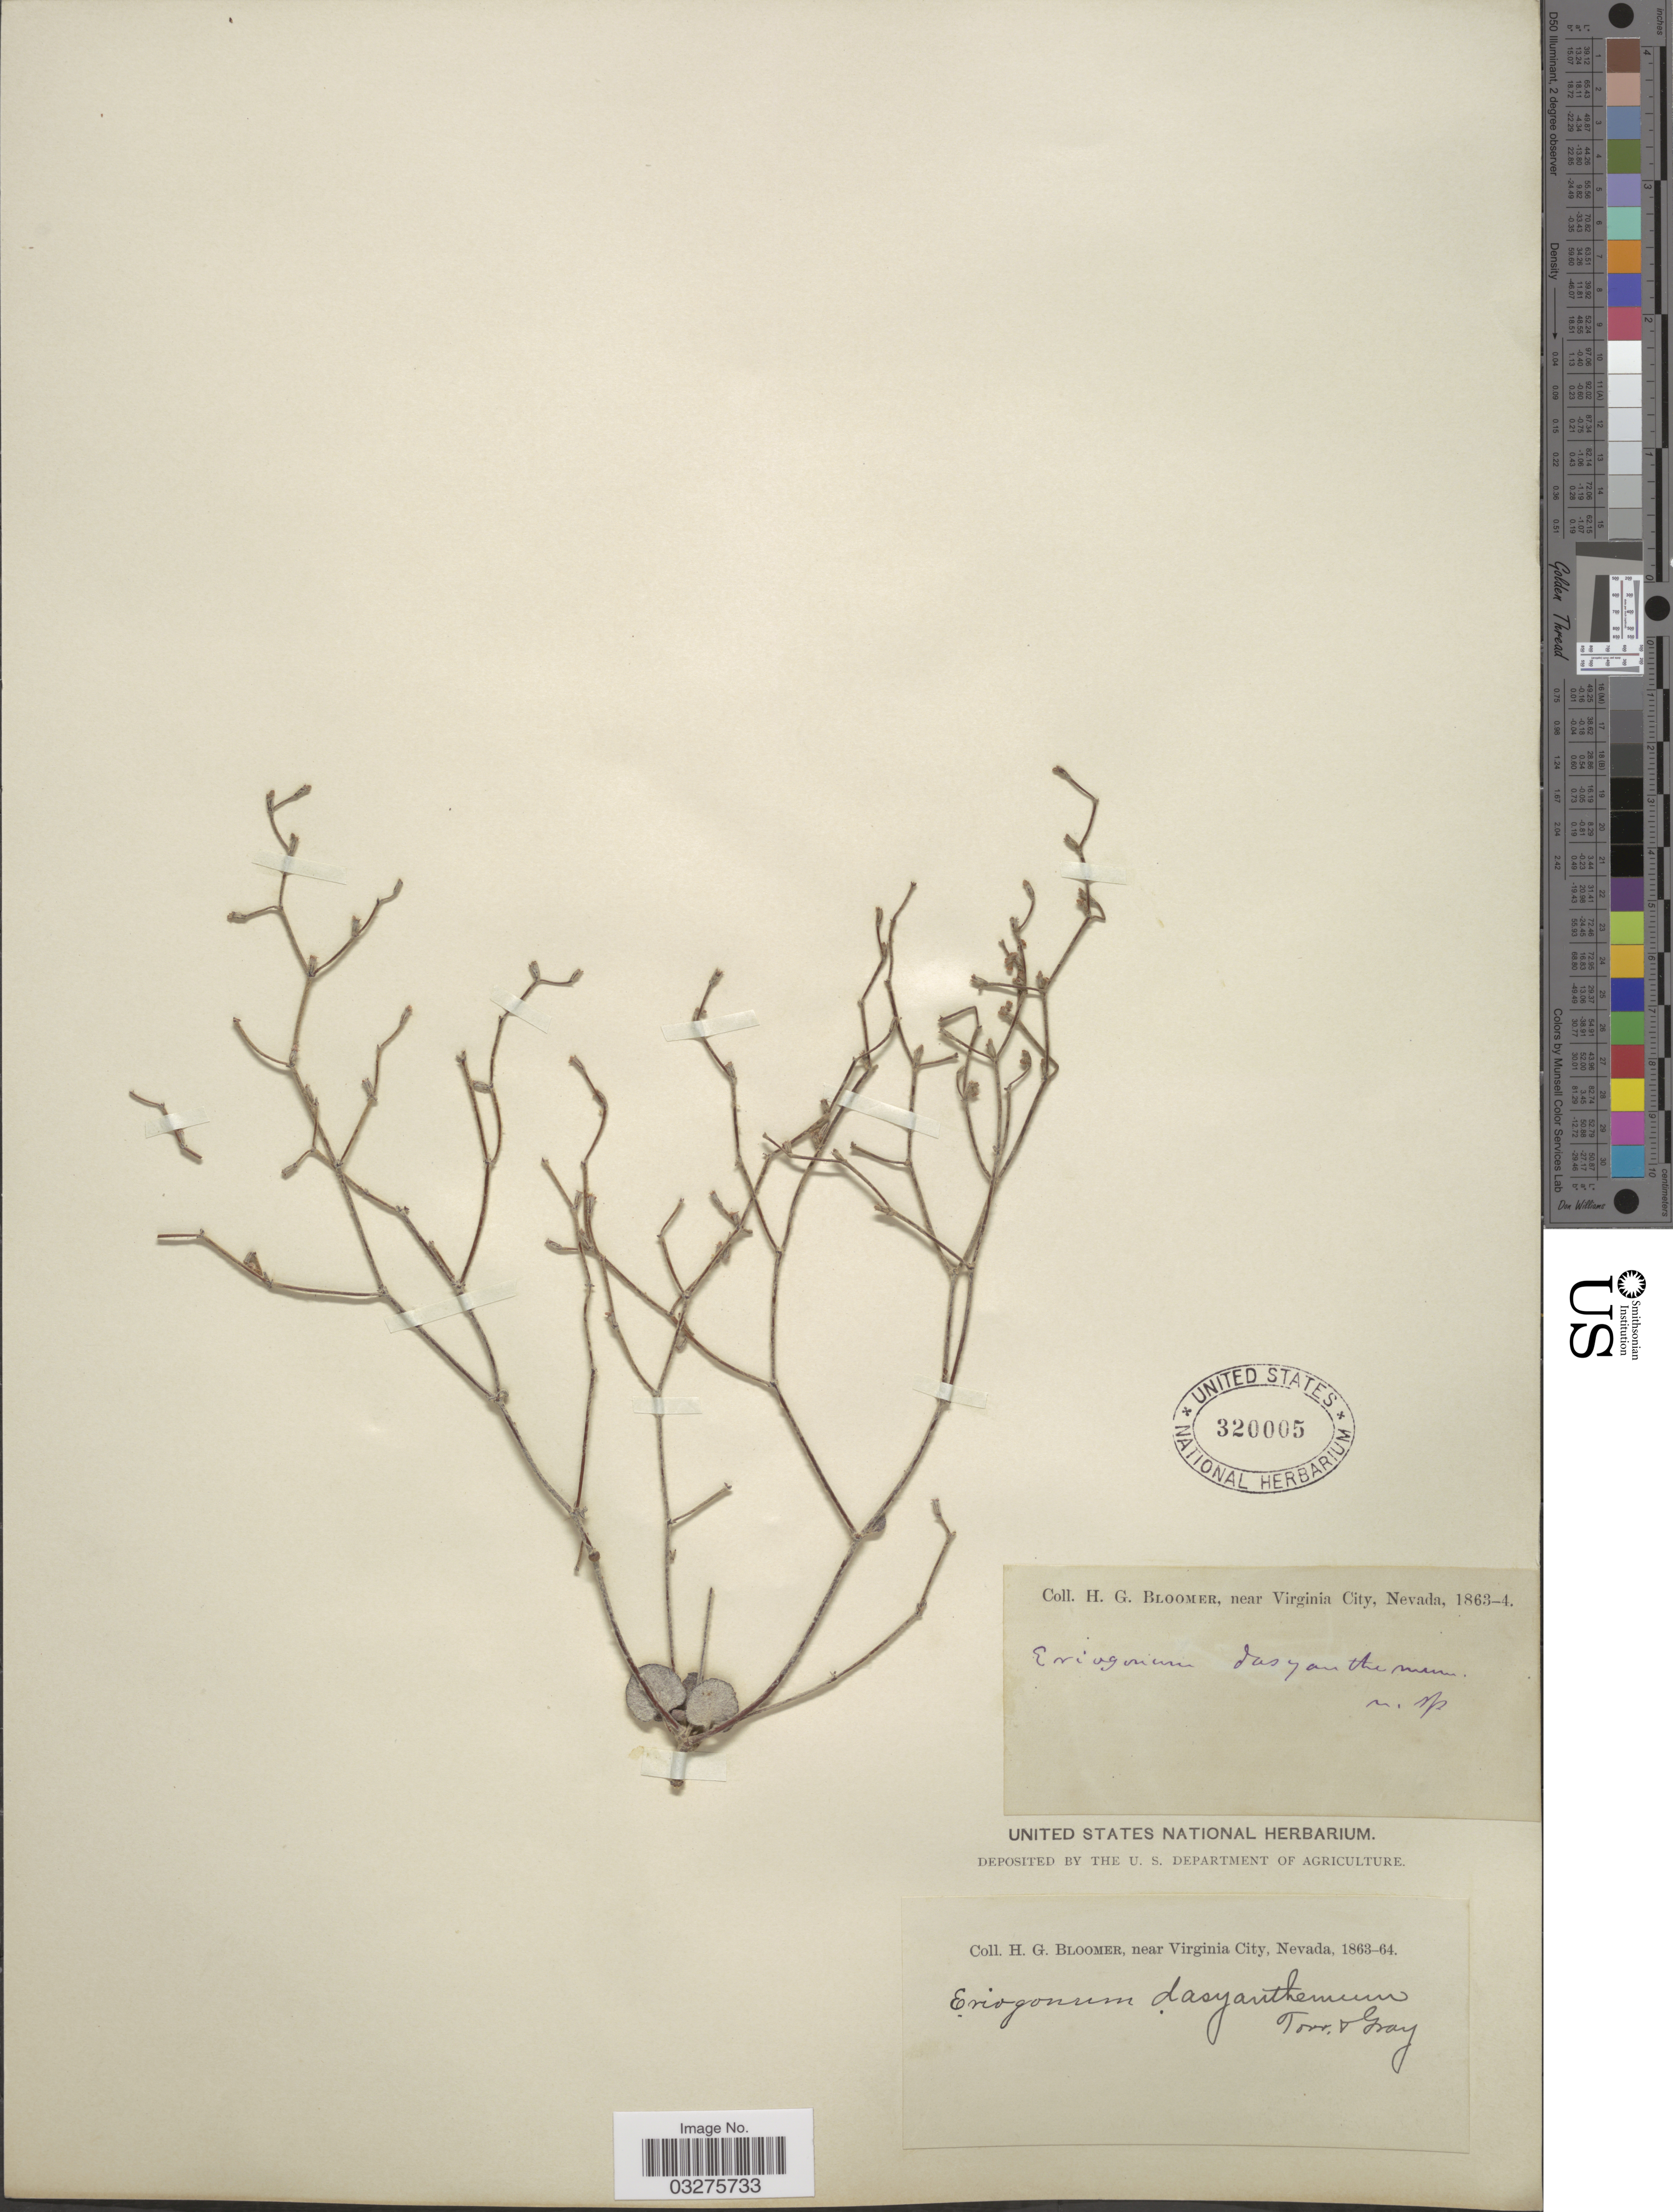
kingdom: Plantae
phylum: Tracheophyta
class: Magnoliopsida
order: Caryophyllales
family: Polygonaceae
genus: Eriogonum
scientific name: Eriogonum dasyanthemum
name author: Torr. & A. Gray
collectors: H. Bloomer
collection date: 1863/1864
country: United States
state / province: Nevada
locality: Near Virginia City.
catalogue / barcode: US 320005